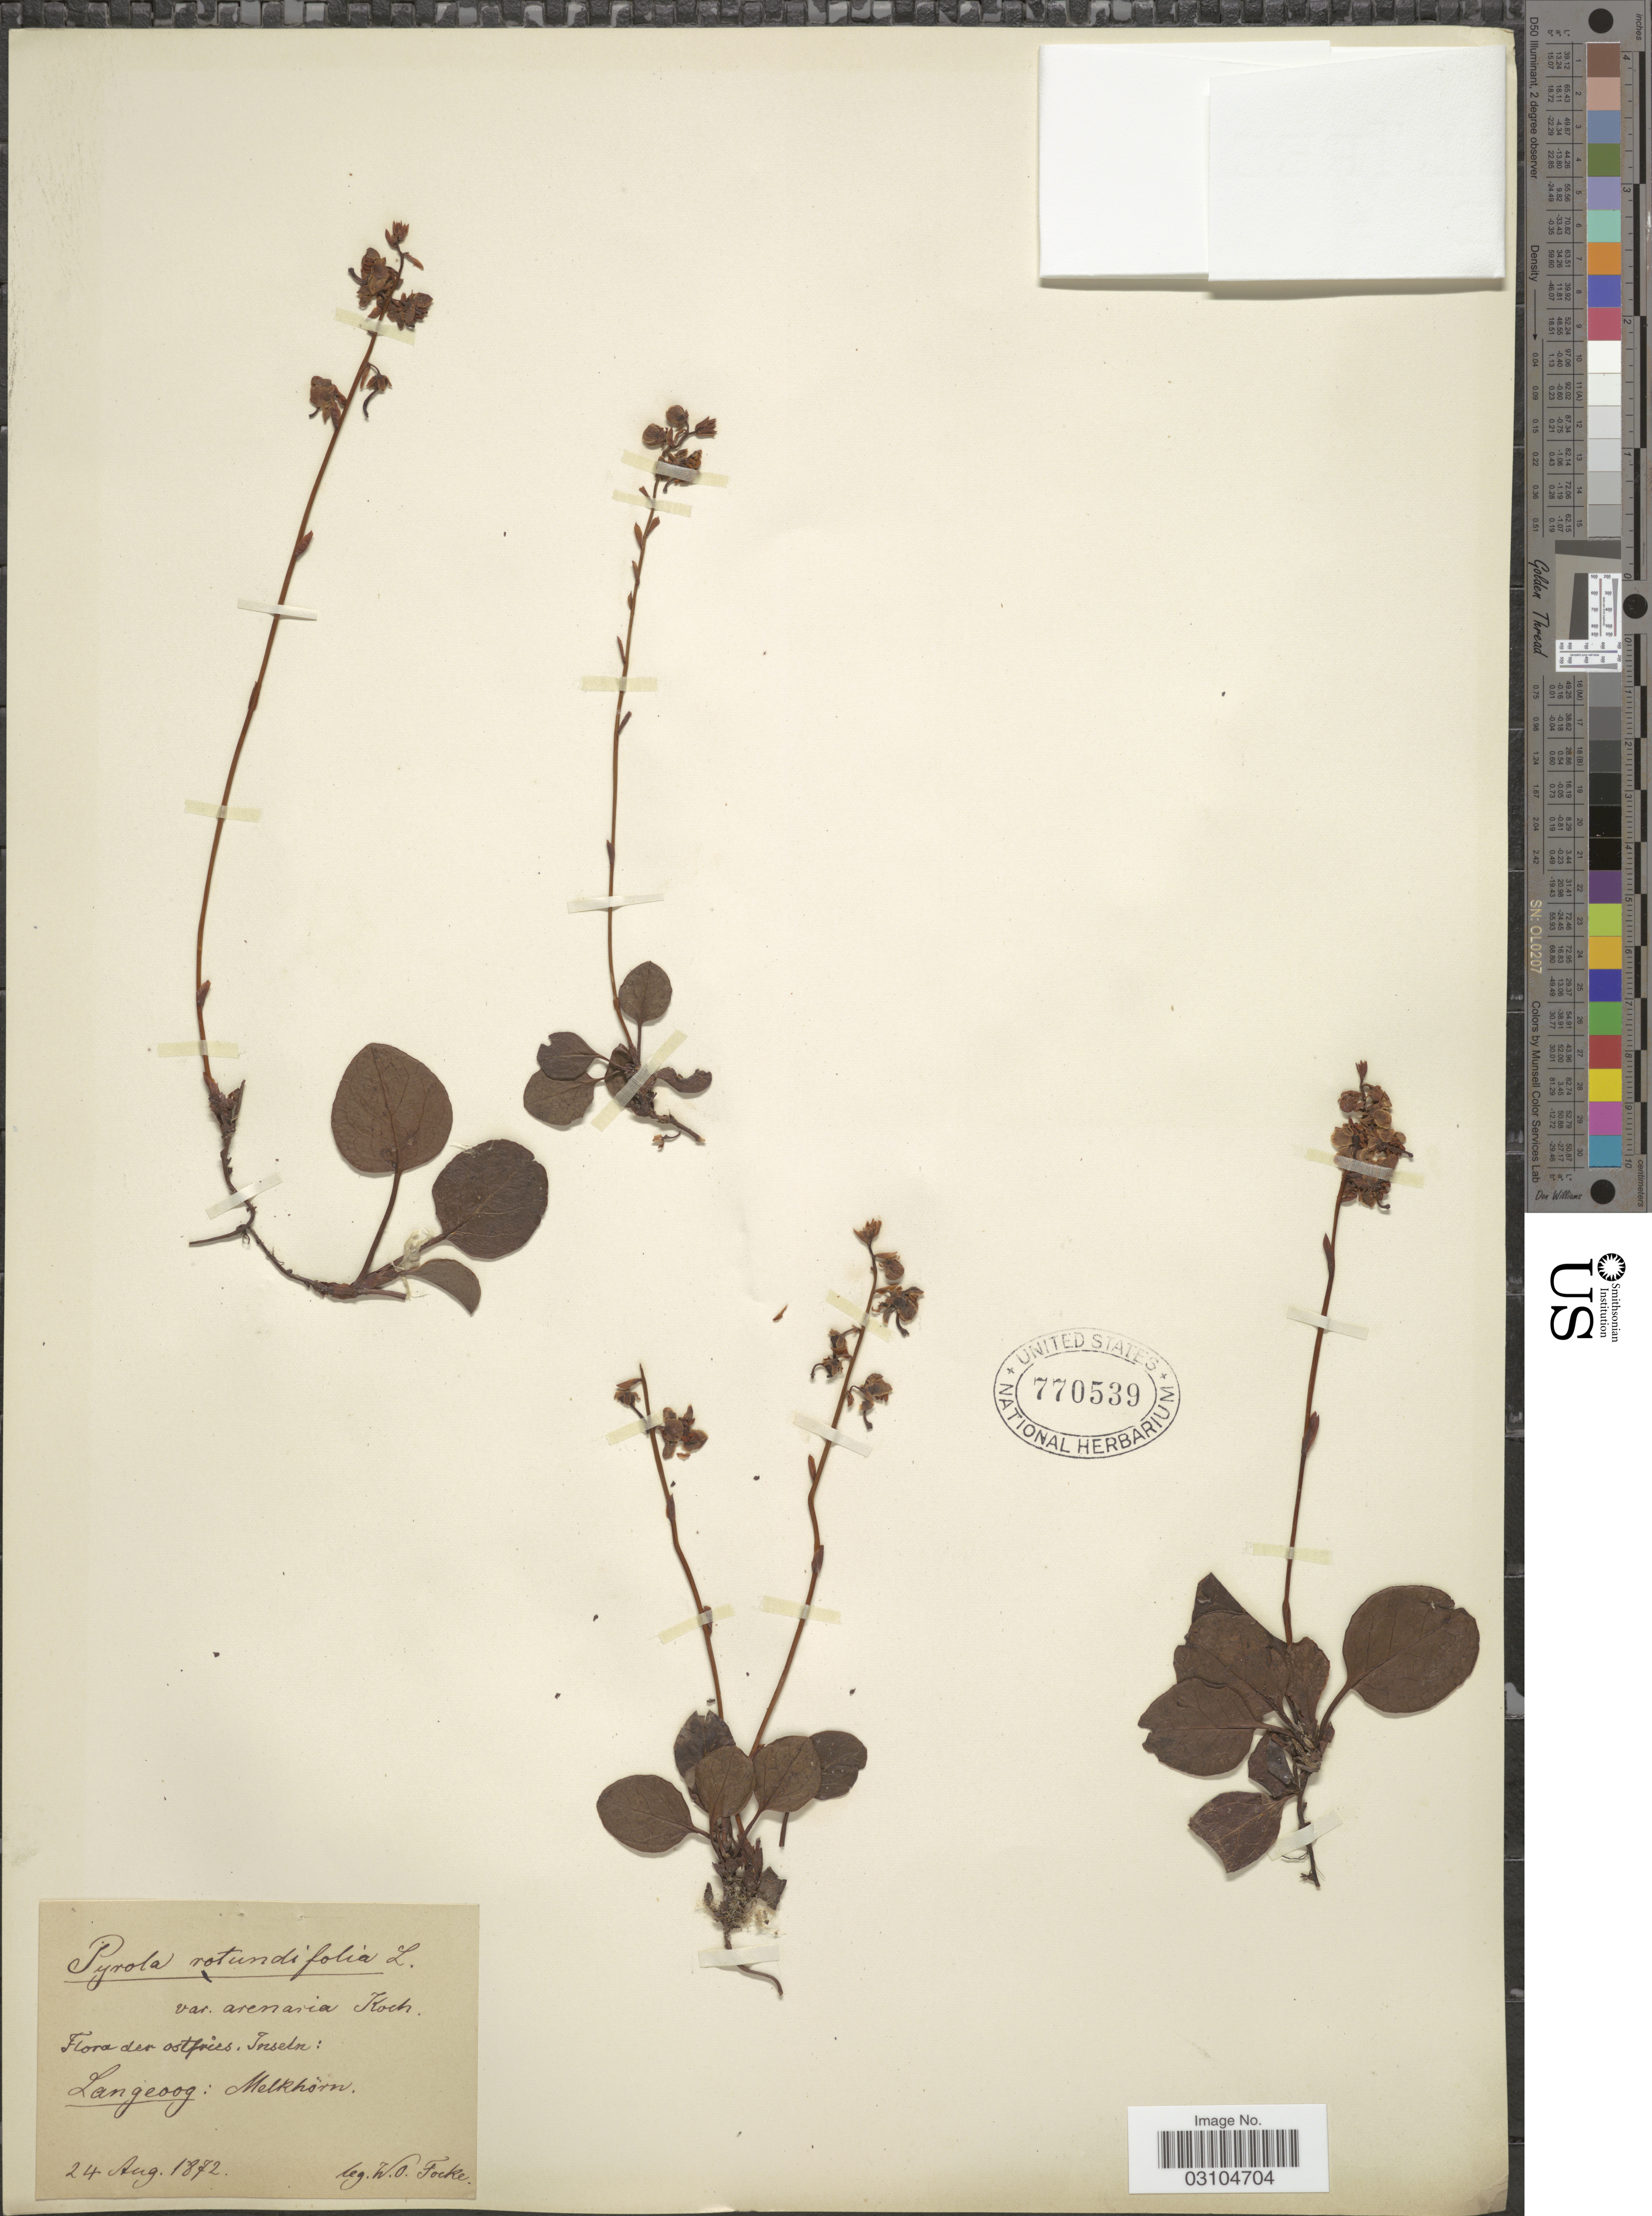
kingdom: Plantae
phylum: Tracheophyta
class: Magnoliopsida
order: Ericales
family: Ericaceae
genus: Pyrola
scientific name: Pyrola rotundifolia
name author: L.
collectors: W. O. Focke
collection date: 1872-08-24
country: Germany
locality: Ostfries, Inseln: Langeoog: Melkhörn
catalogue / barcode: US 770539